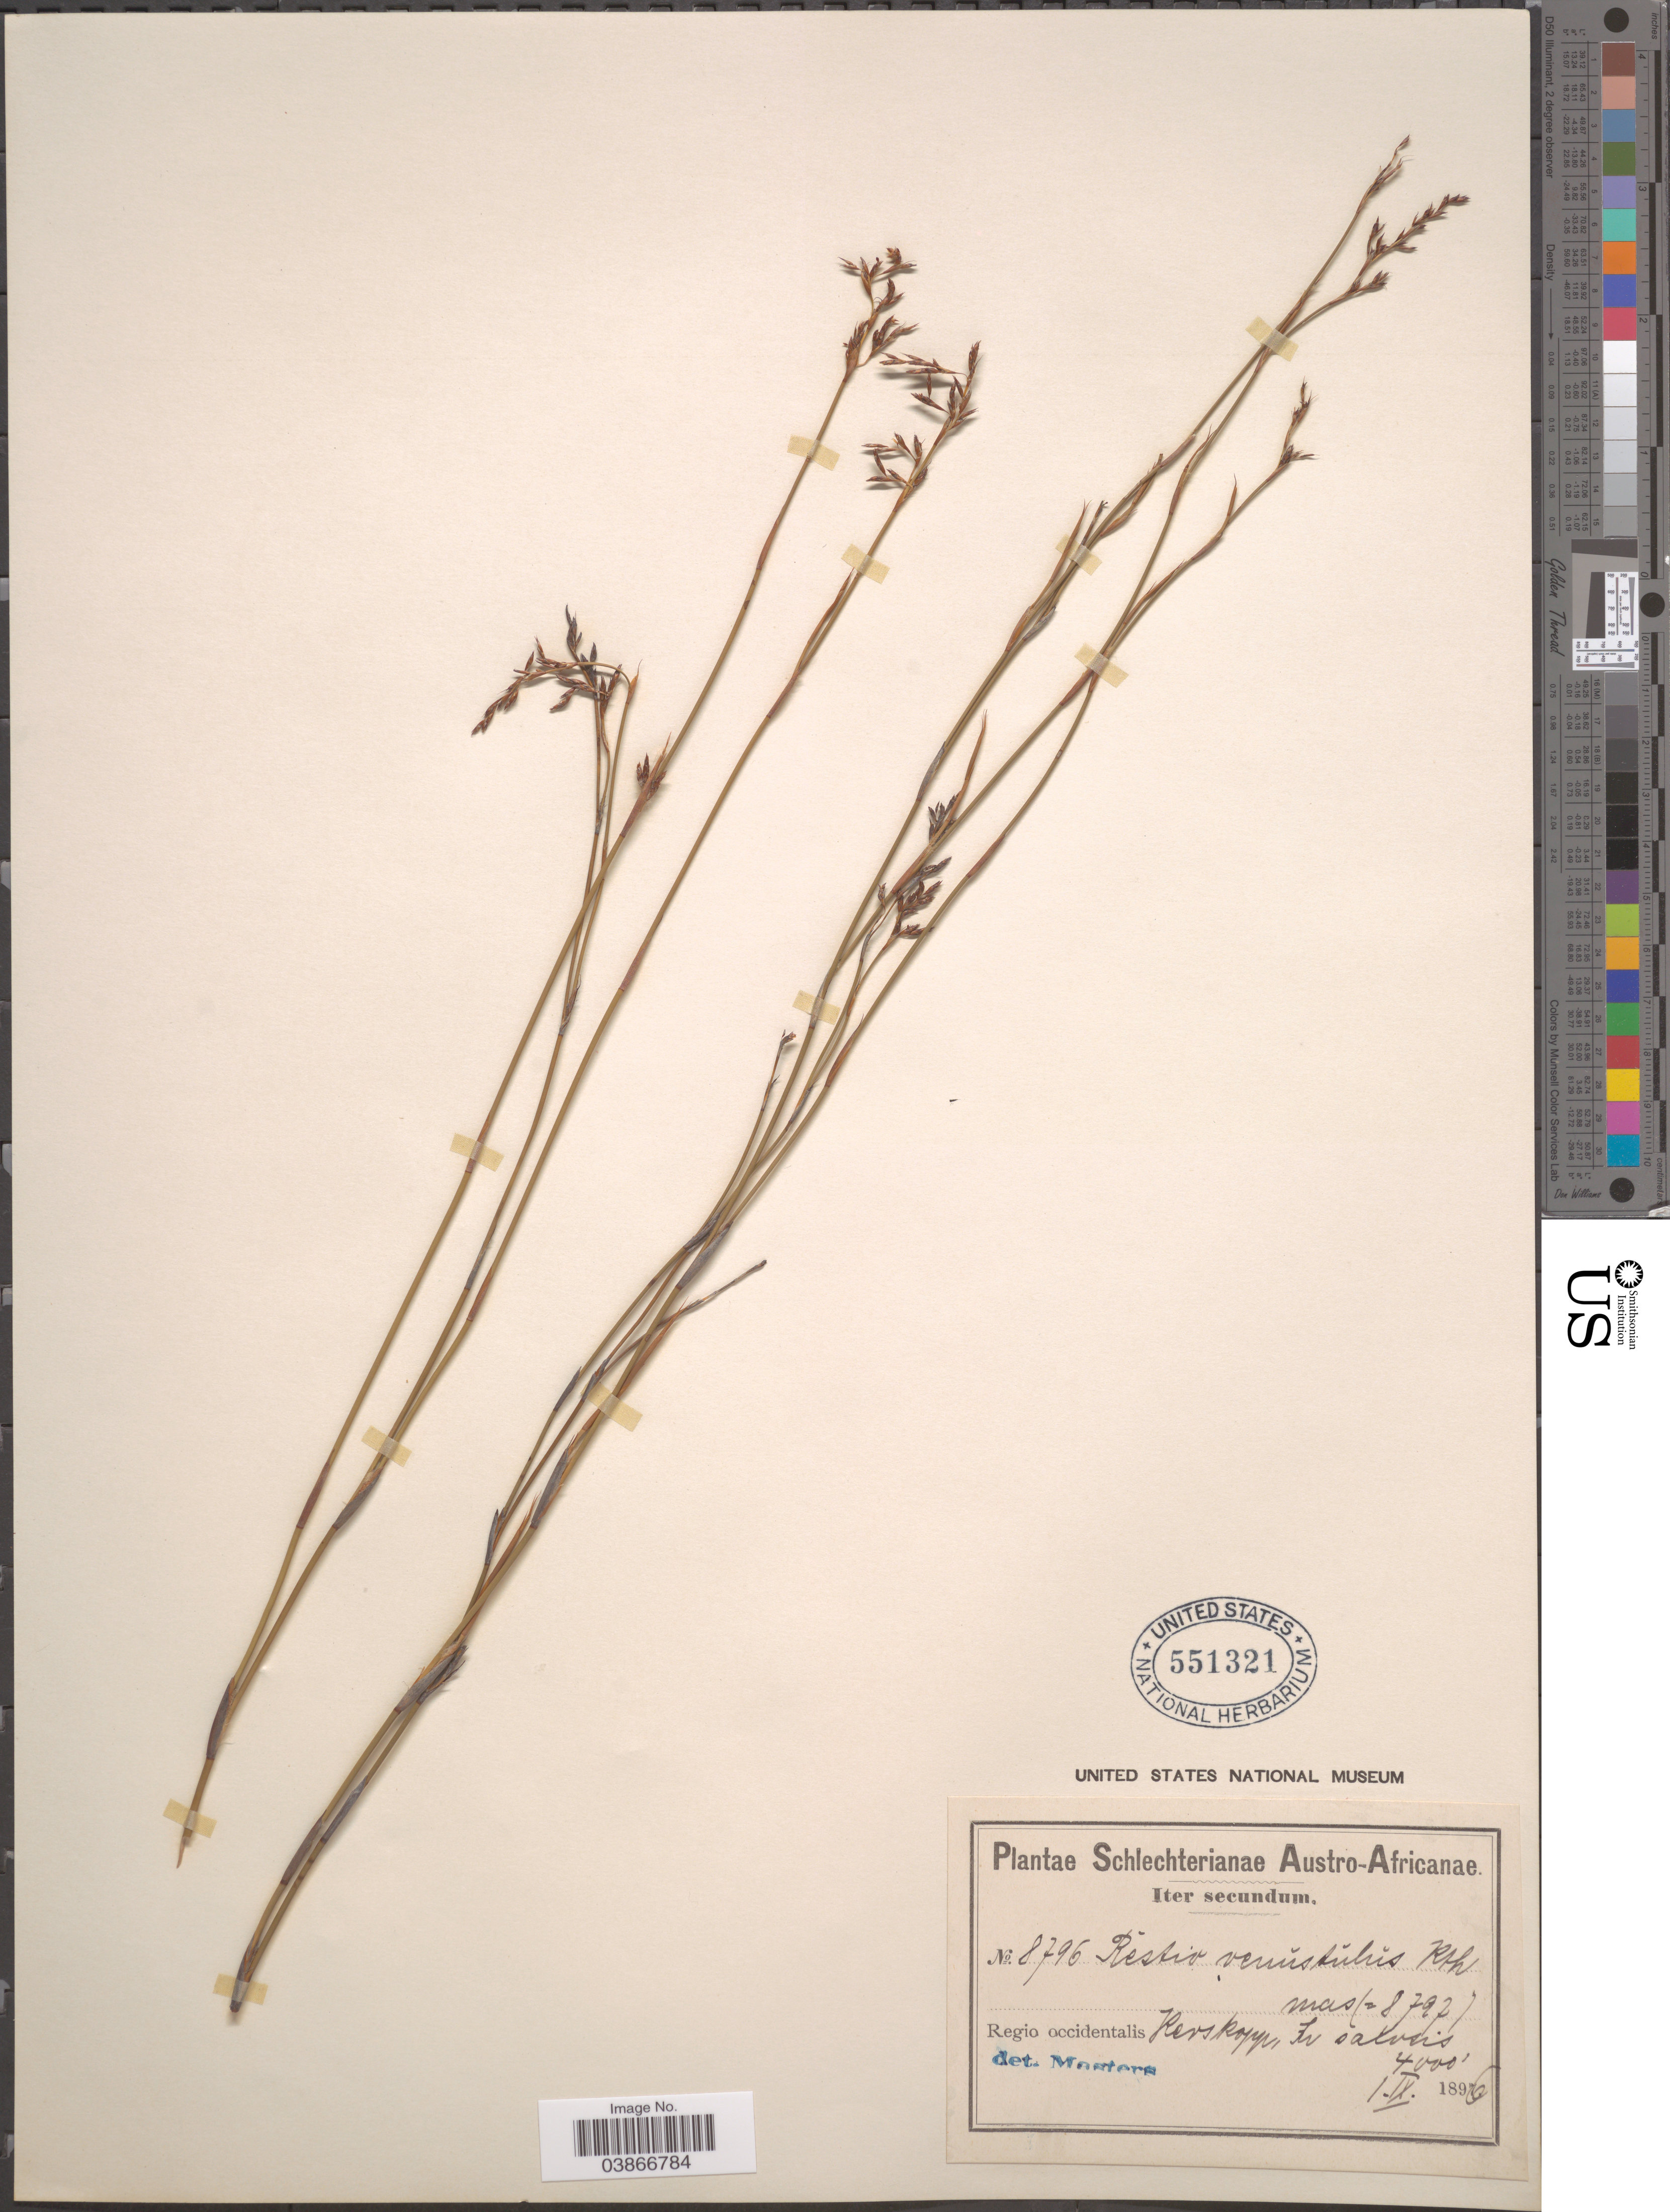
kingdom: Plantae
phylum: Tracheophyta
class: Liliopsida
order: Poales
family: Restionaceae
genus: Restio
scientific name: Restio venustulus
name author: Kunth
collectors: Schlechter, --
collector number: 8796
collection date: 1896-09-01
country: South Africa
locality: Austro-Africanæ. Regio occidentalis Kerskopp, In saxosis.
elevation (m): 1219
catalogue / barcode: US 551321